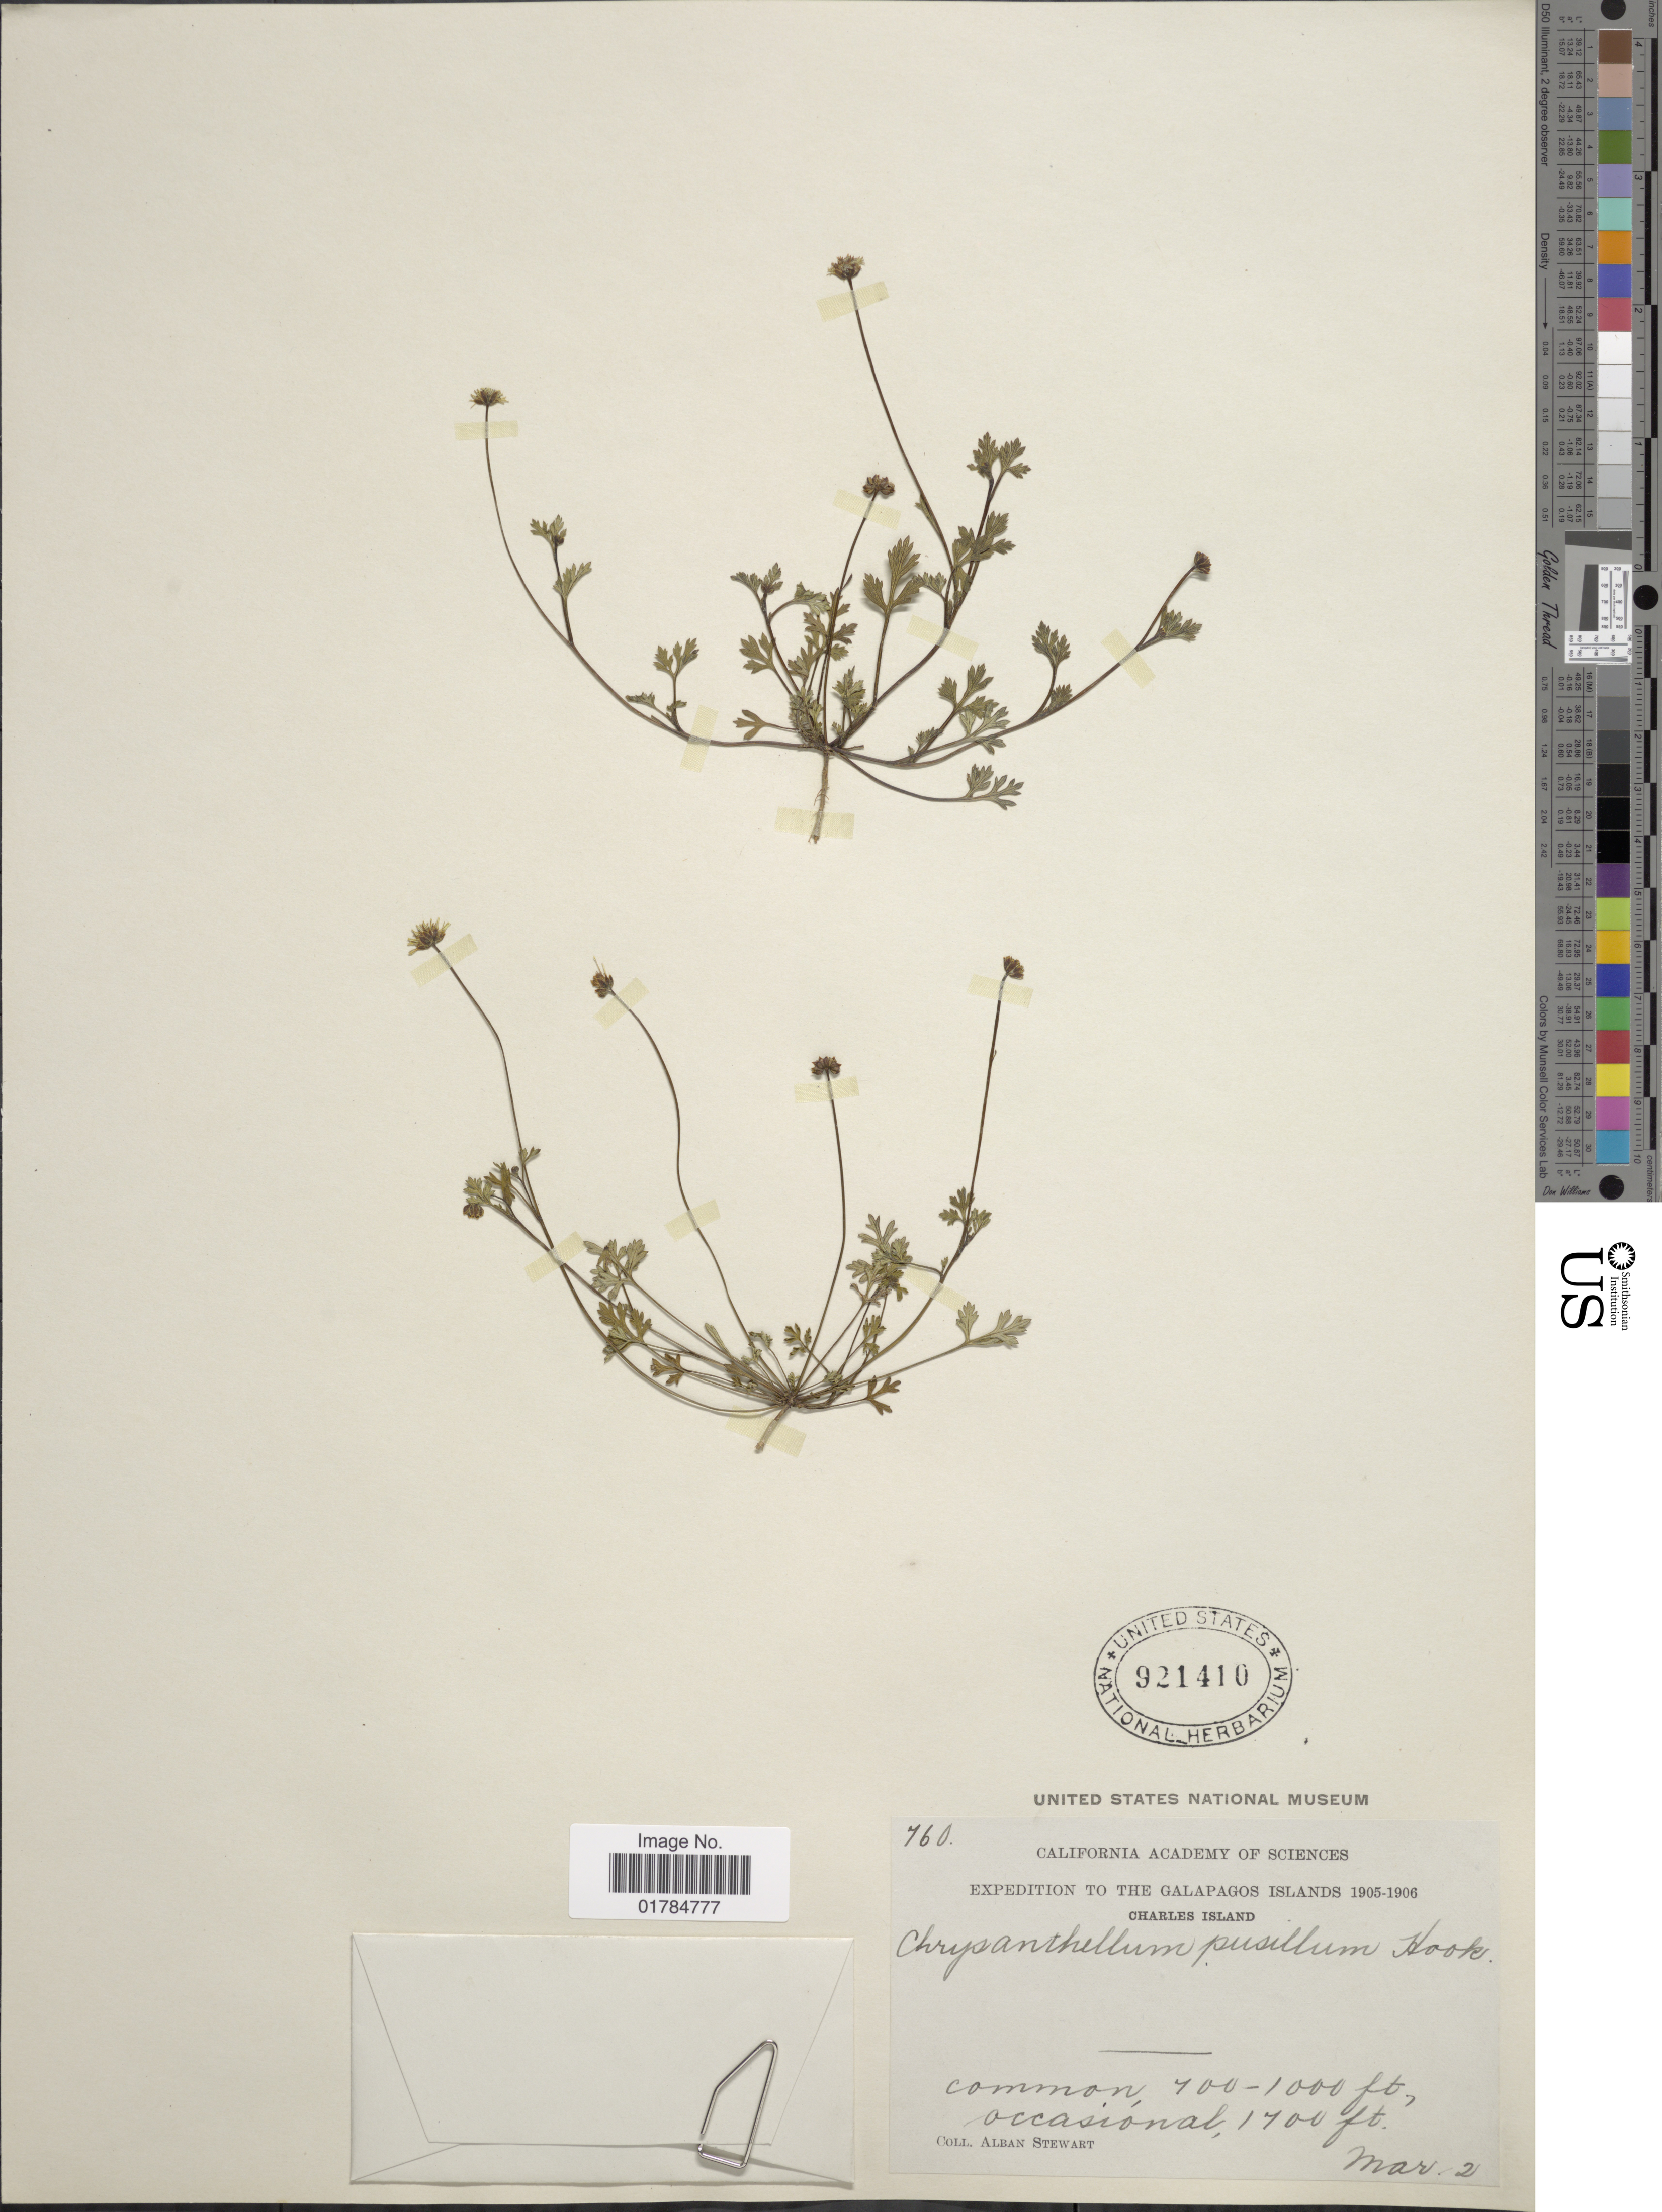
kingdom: Plantae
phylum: Tracheophyta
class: Magnoliopsida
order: Asterales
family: Asteraceae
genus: Chrysanthellum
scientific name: Chrysanthellum pusillum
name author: Hook. f.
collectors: A. Stewart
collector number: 760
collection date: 1905-03-02/1906-03-02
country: Ecuador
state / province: Colón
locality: Charles Island. Galapagos Islands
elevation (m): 213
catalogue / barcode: US 921410